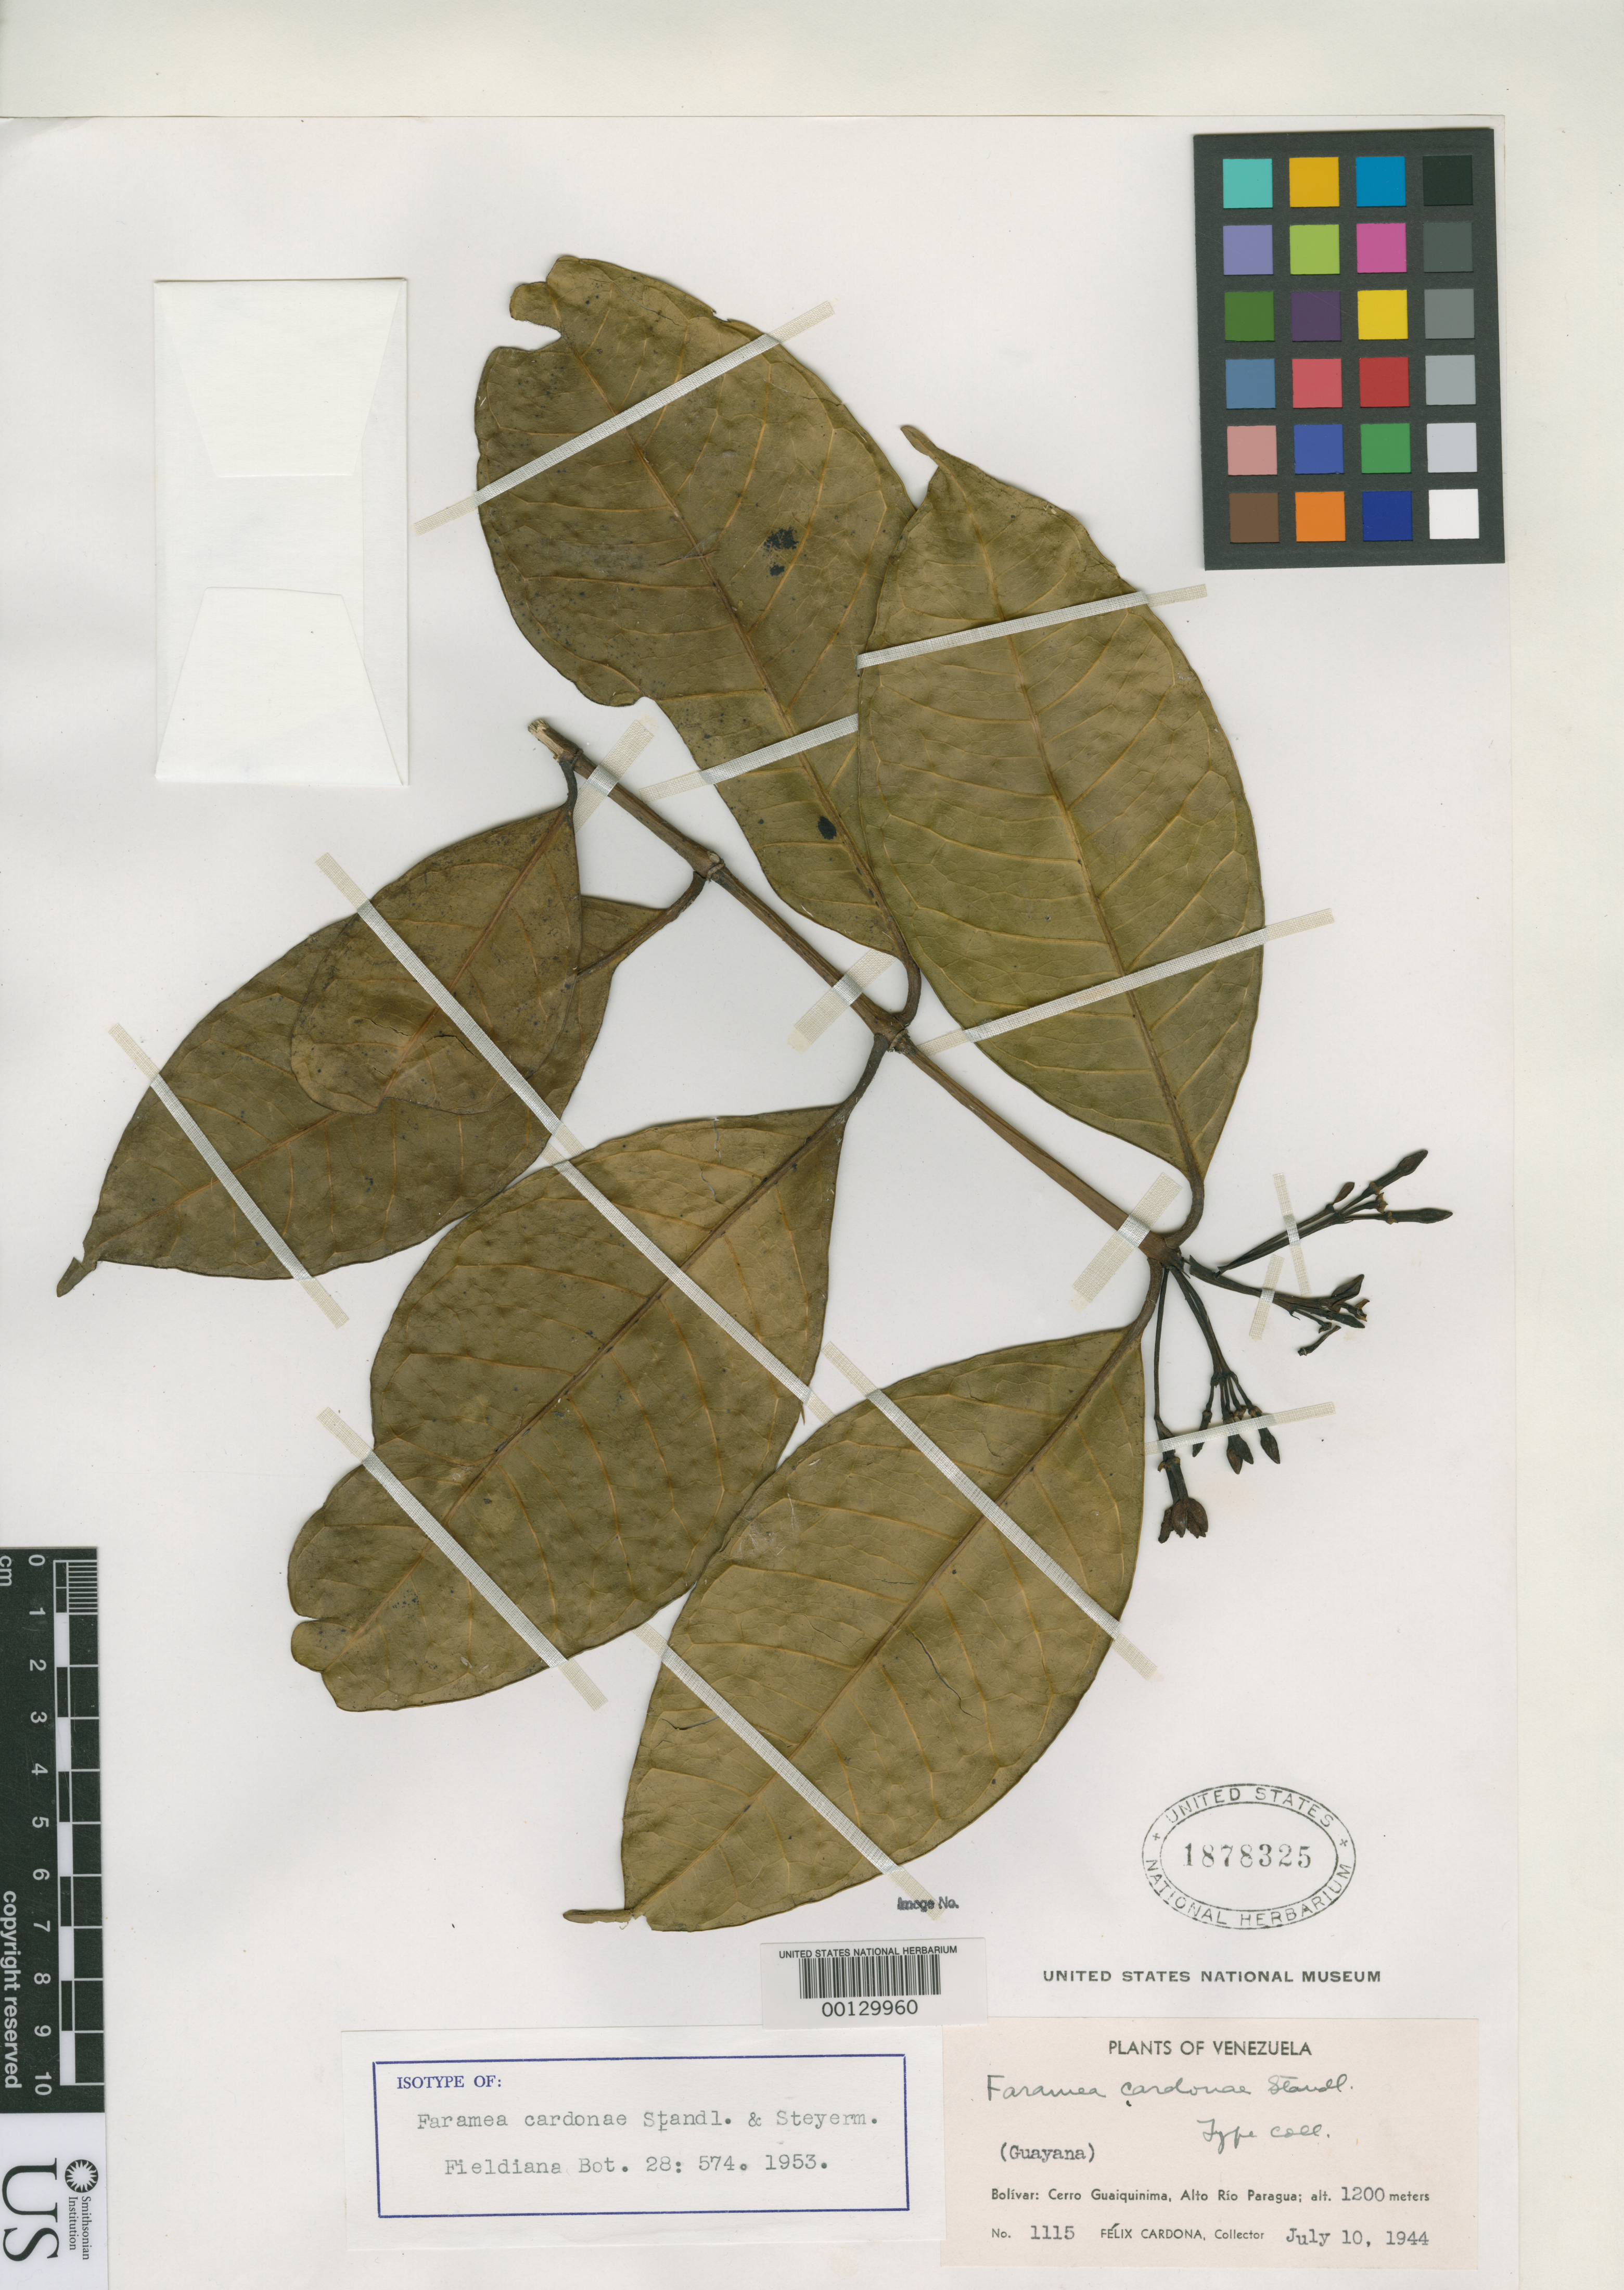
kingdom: Plantae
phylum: Tracheophyta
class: Magnoliopsida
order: Gentianales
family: Rubiaceae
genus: Faramea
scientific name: Faramea cardonae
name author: Standl. & Steyerm.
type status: Isotype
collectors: F. Cardona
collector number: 1115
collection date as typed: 10 Jul 1944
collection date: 1944-07-10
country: Venezuela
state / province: Bolivar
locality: Cerro Guaiquinima, Rio Paragua.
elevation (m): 1200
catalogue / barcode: US 1878325